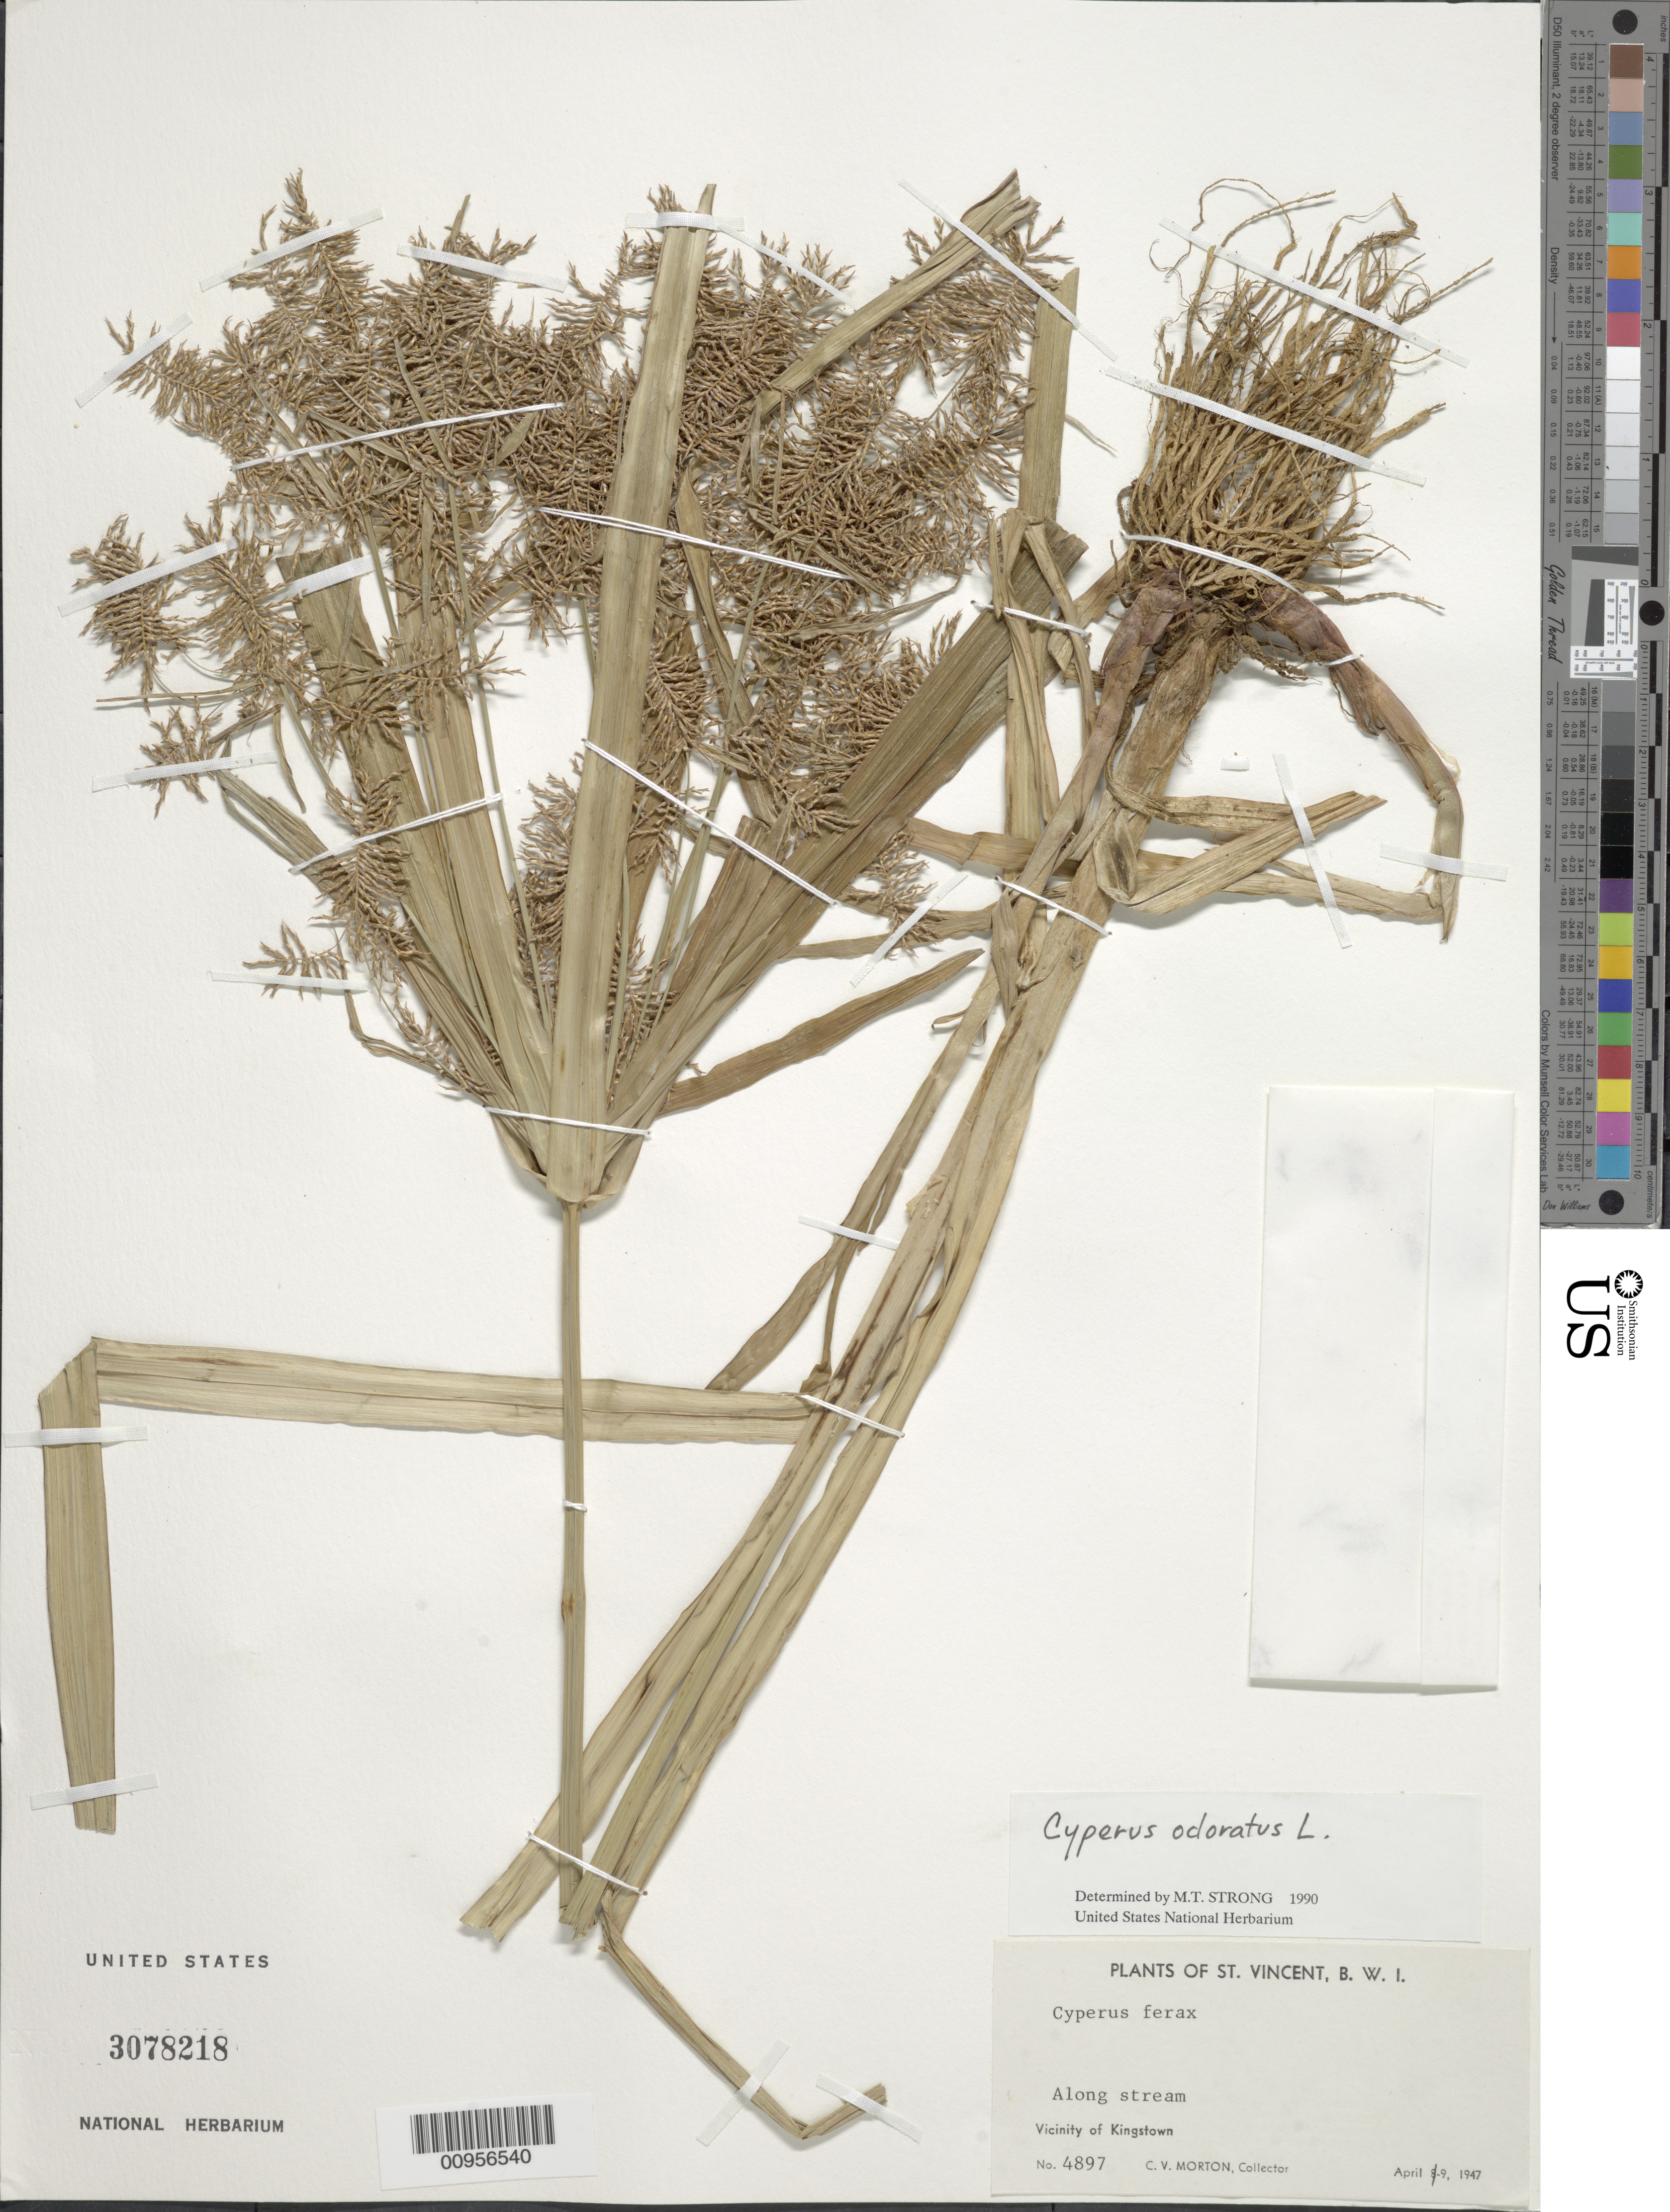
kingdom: Plantae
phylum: Tracheophyta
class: Liliopsida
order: Poales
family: Cyperaceae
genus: Cyperus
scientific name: Cyperus odoratus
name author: L.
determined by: Strong, M. T., (US), Smithsonian Institution - National Museum of Natural History (UNITED STATES)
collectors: C. V. Morton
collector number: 4897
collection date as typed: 09 Apr 1947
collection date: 1947-04-09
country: St. Vincent - Grenadines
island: St. Vincent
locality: Vicinity of Kingstown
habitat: Along stream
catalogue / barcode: US 3078218